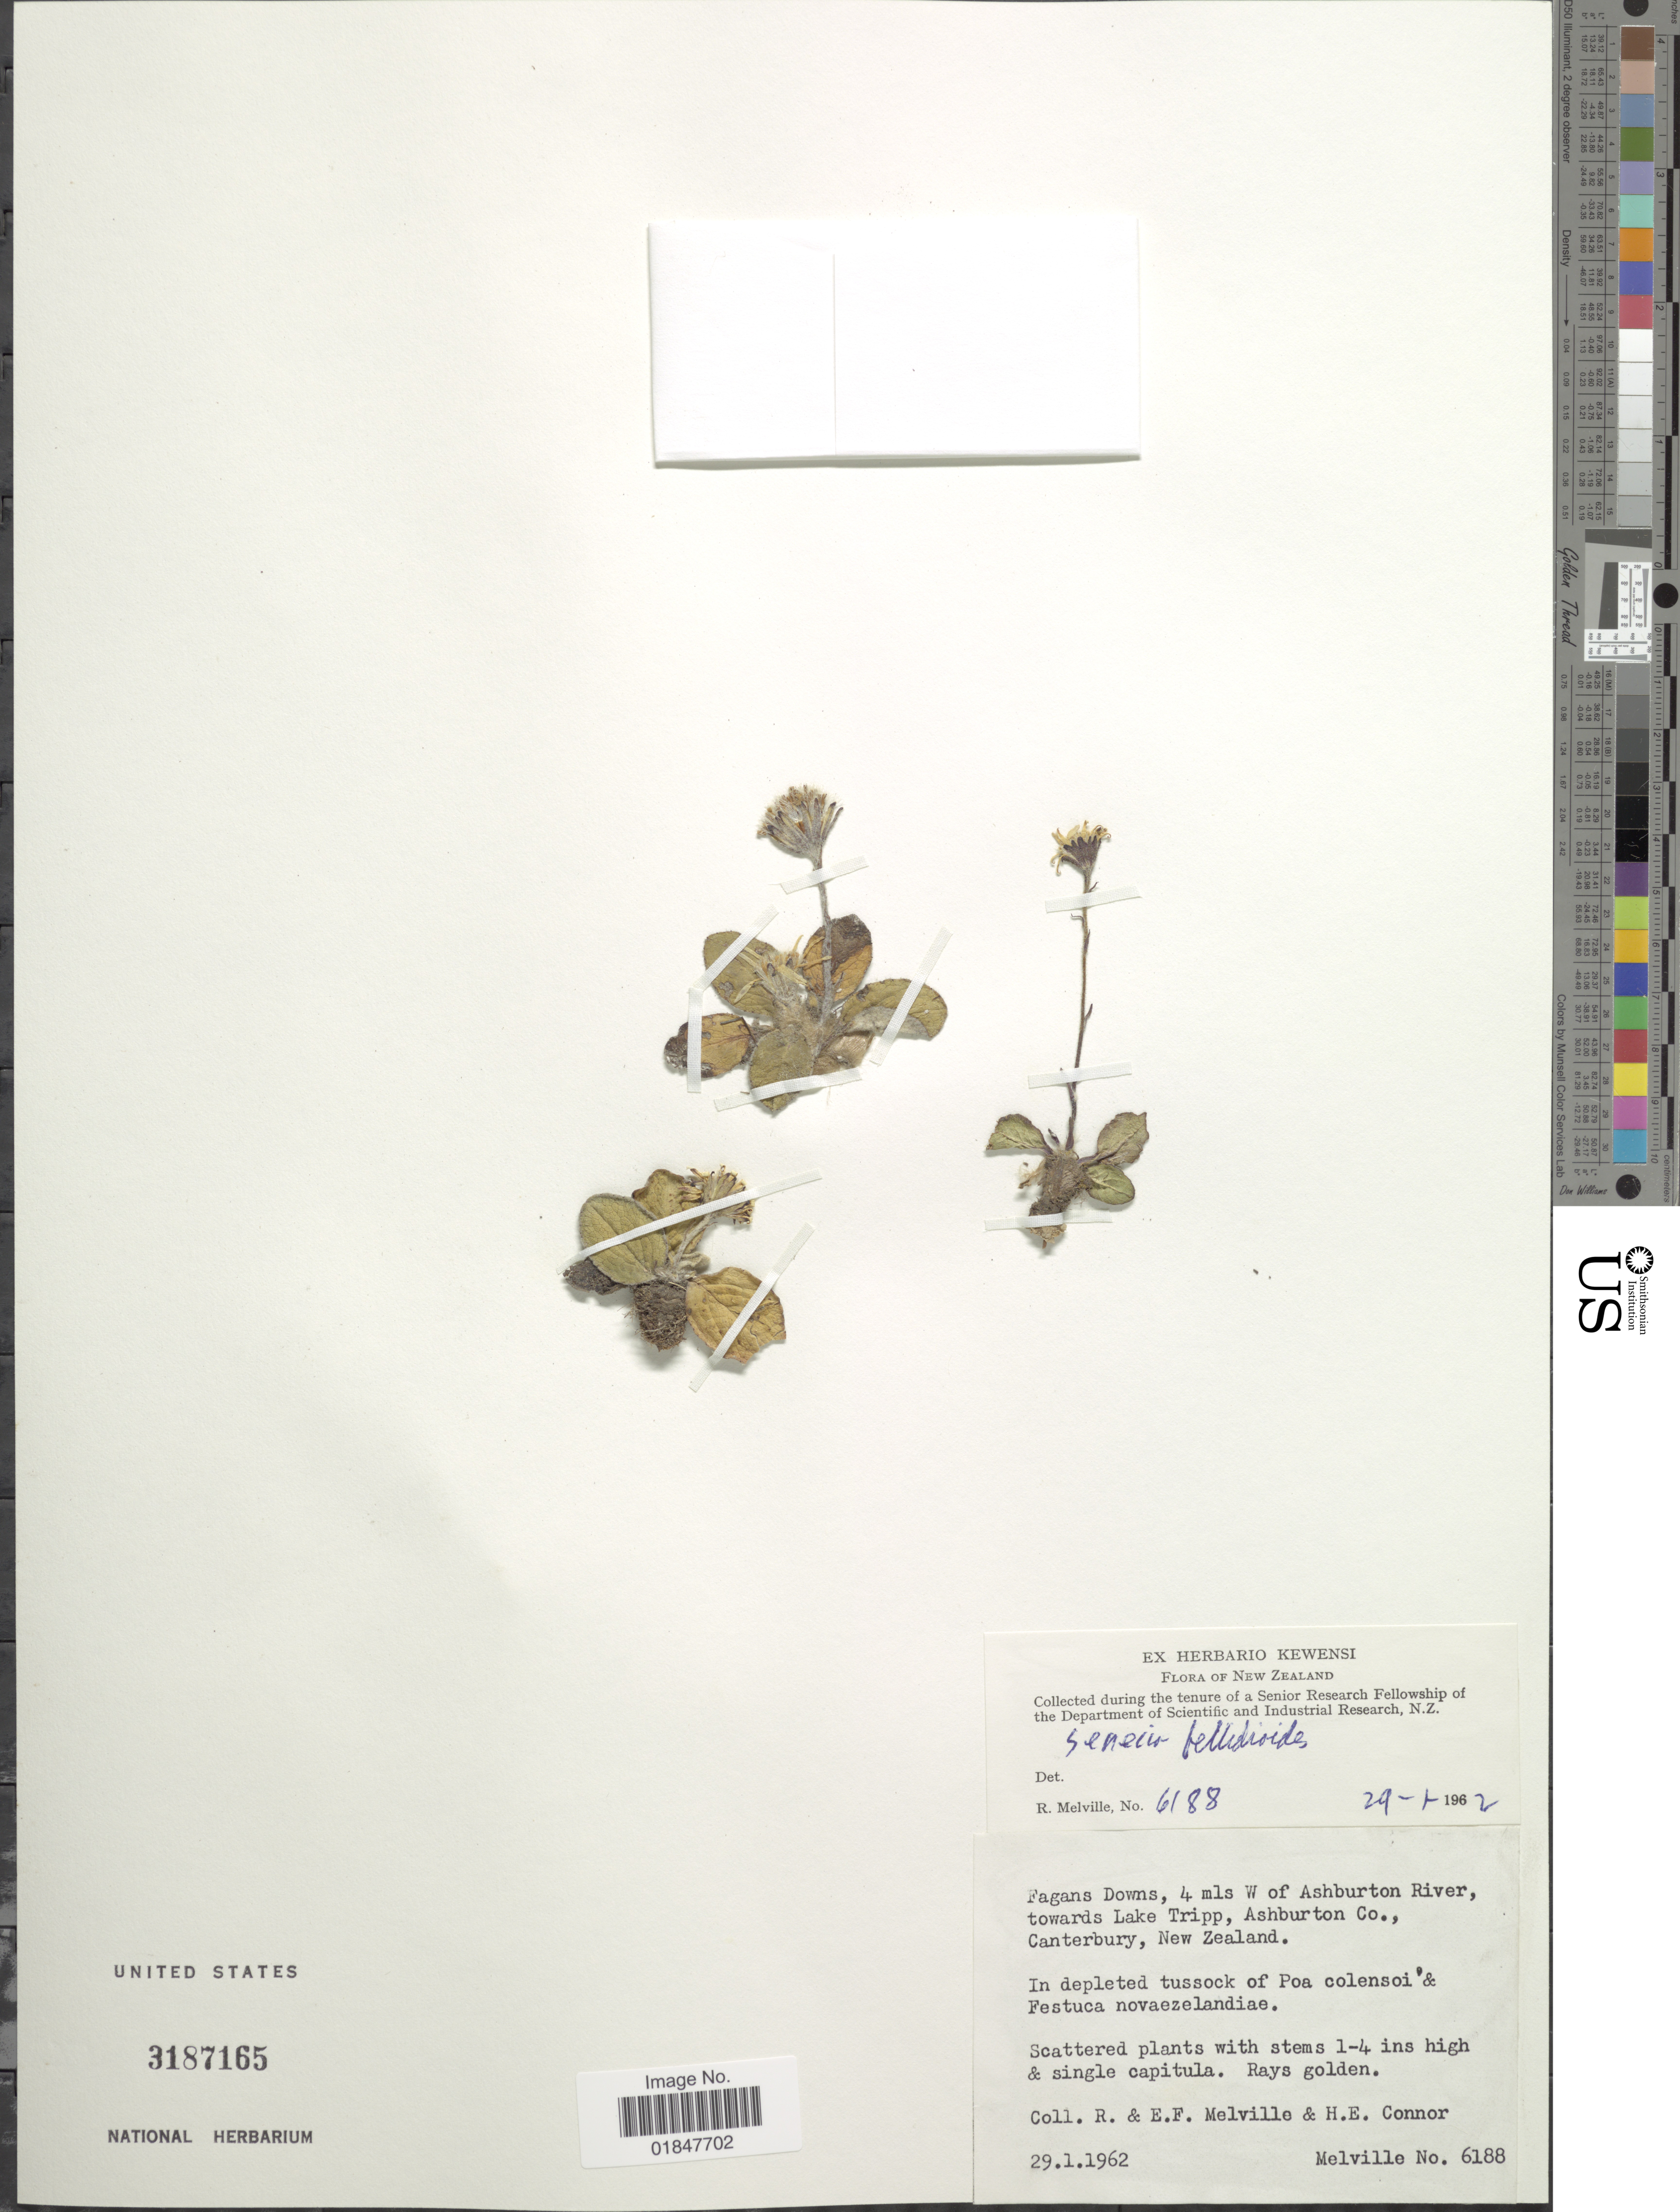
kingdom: Plantae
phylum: Tracheophyta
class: Magnoliopsida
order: Asterales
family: Asteraceae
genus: Brachyglottis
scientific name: Brachyglottis lagopus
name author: (Raoul) B. Nord.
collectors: R. Melville, E. Melville & H. E. Connor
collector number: Melville 6188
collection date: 1962-01-29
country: New Zealand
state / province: Canterbury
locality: Fagans Downs, 4 mls W of Ashburton River, towards Lake Tripp, Ashburton Co.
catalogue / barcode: US 3187165